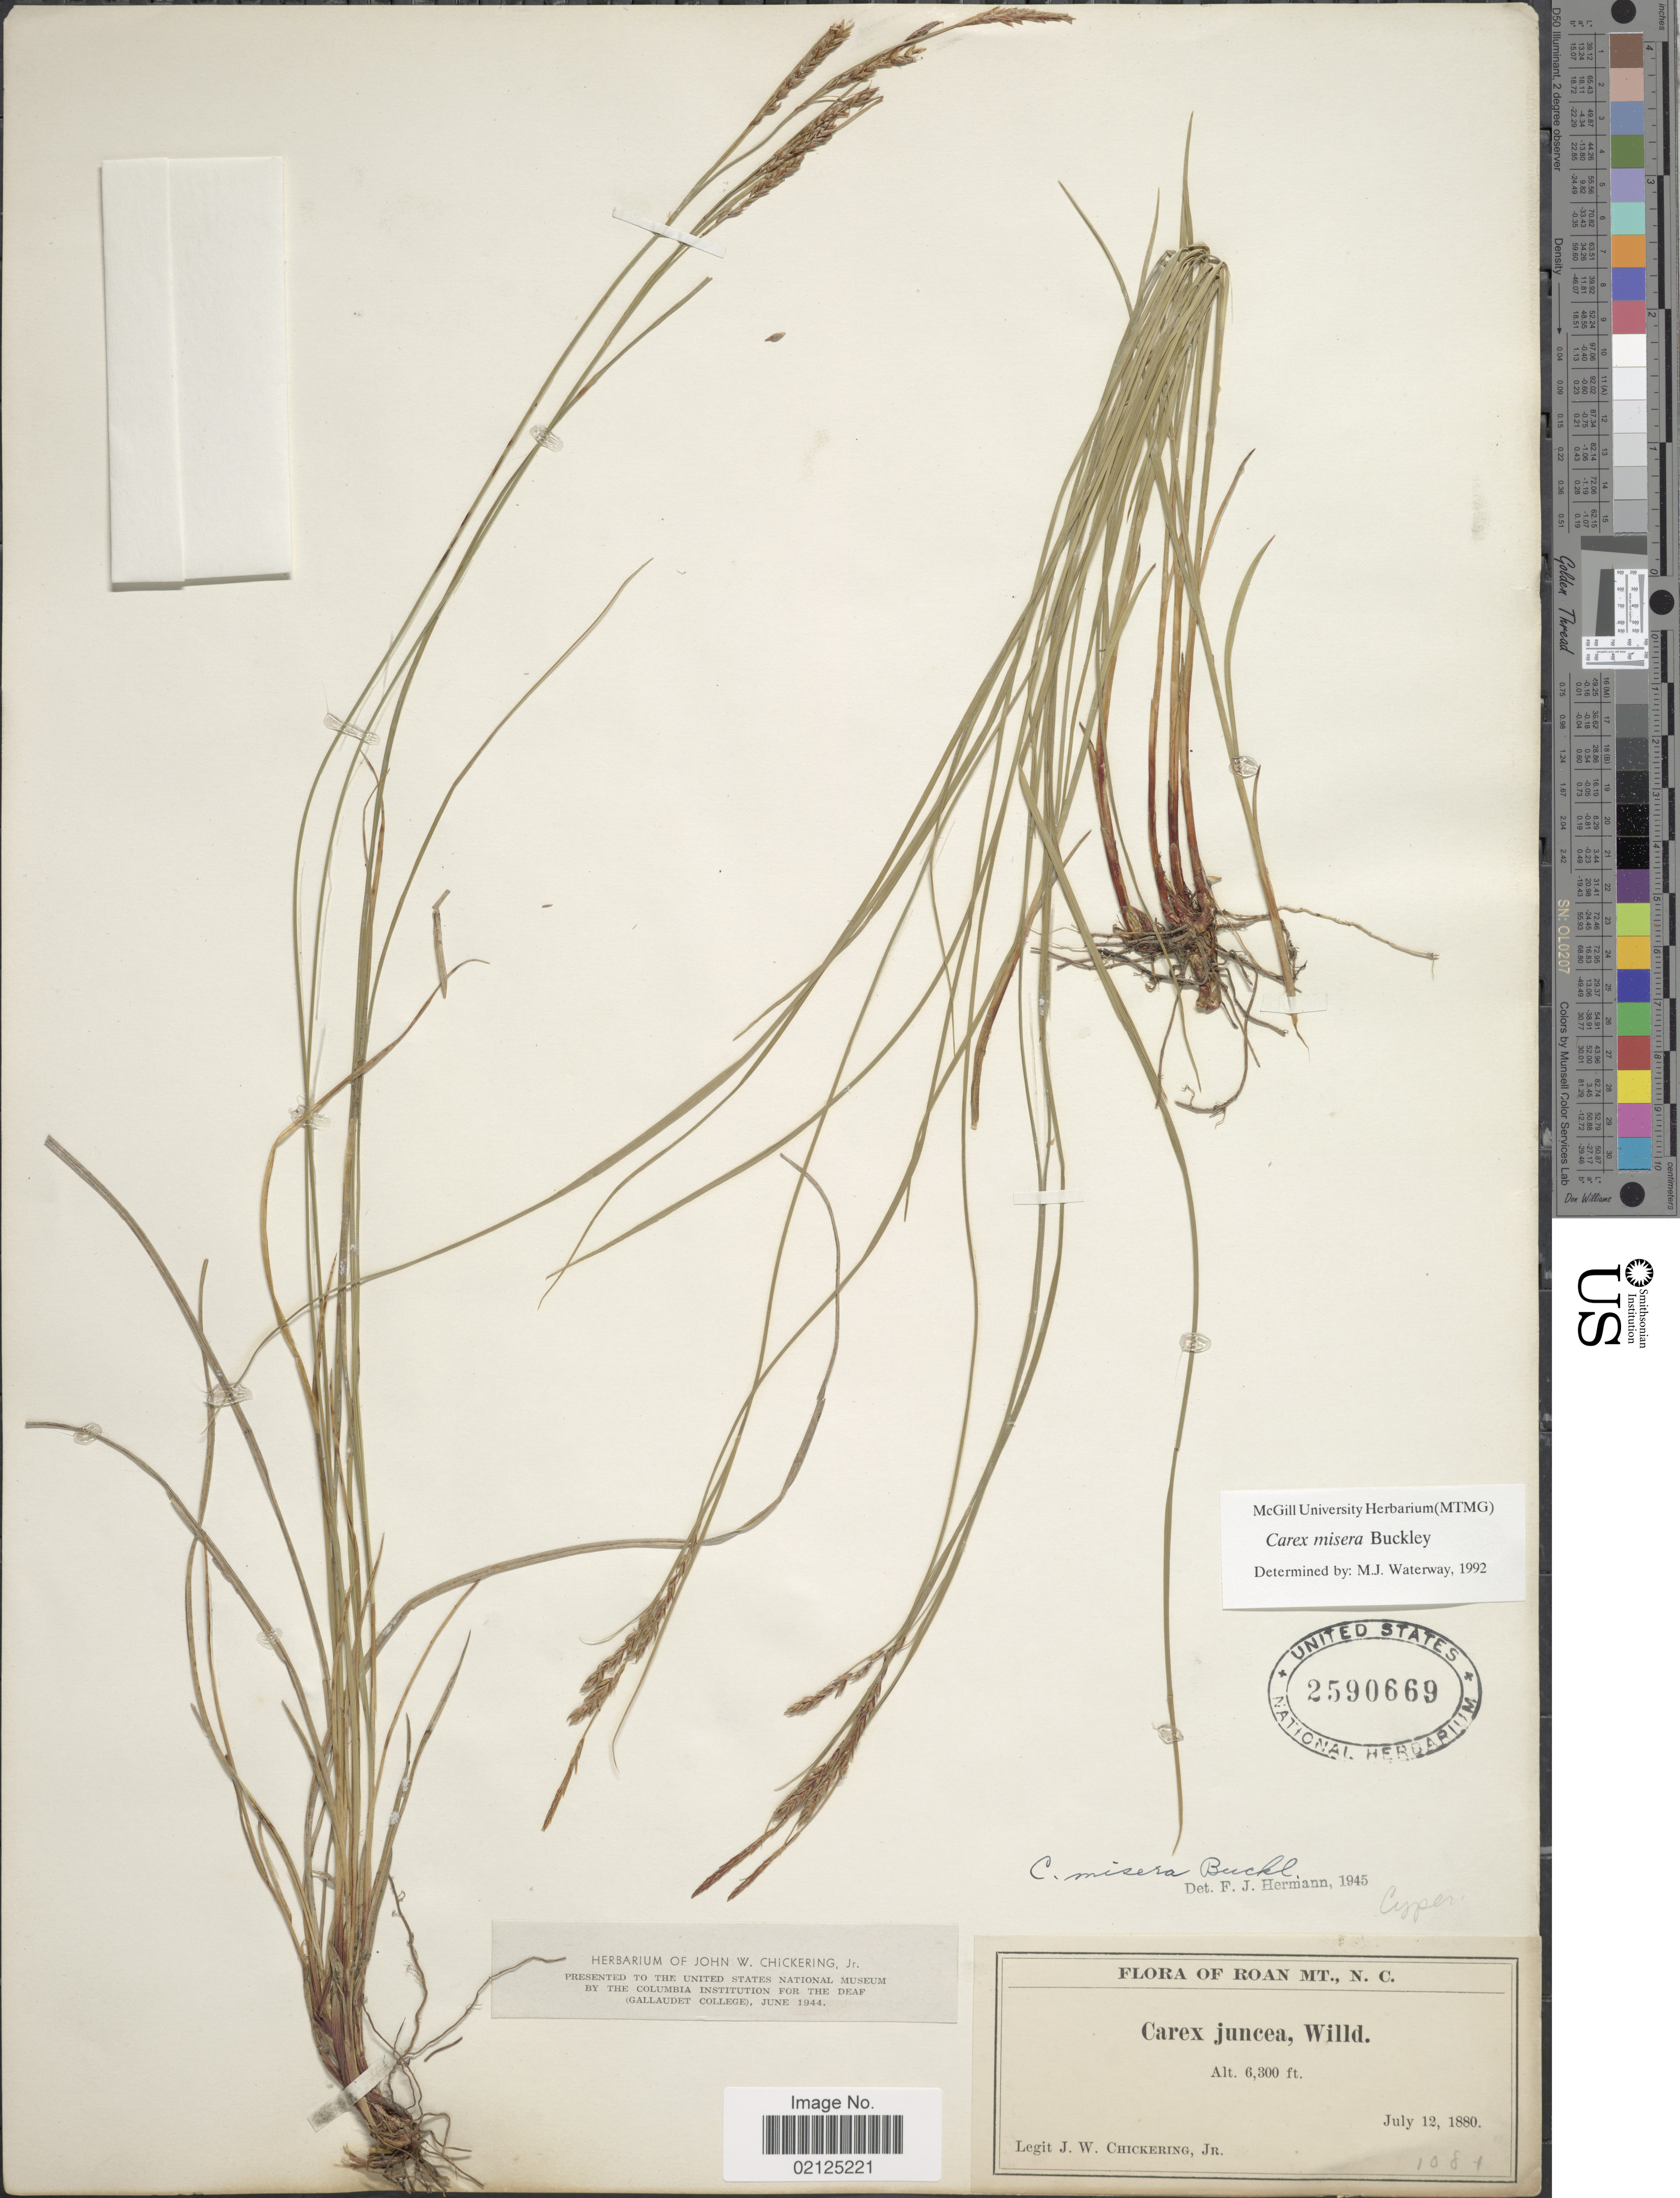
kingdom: Plantae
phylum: Tracheophyta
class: Liliopsida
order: Poales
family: Cyperaceae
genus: Carex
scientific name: Carex misera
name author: Buckley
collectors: J. W. Chickering Jr.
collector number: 1084*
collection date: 1880-07-12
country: United States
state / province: North Carolina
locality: Roan Mt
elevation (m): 1920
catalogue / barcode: US 2590669